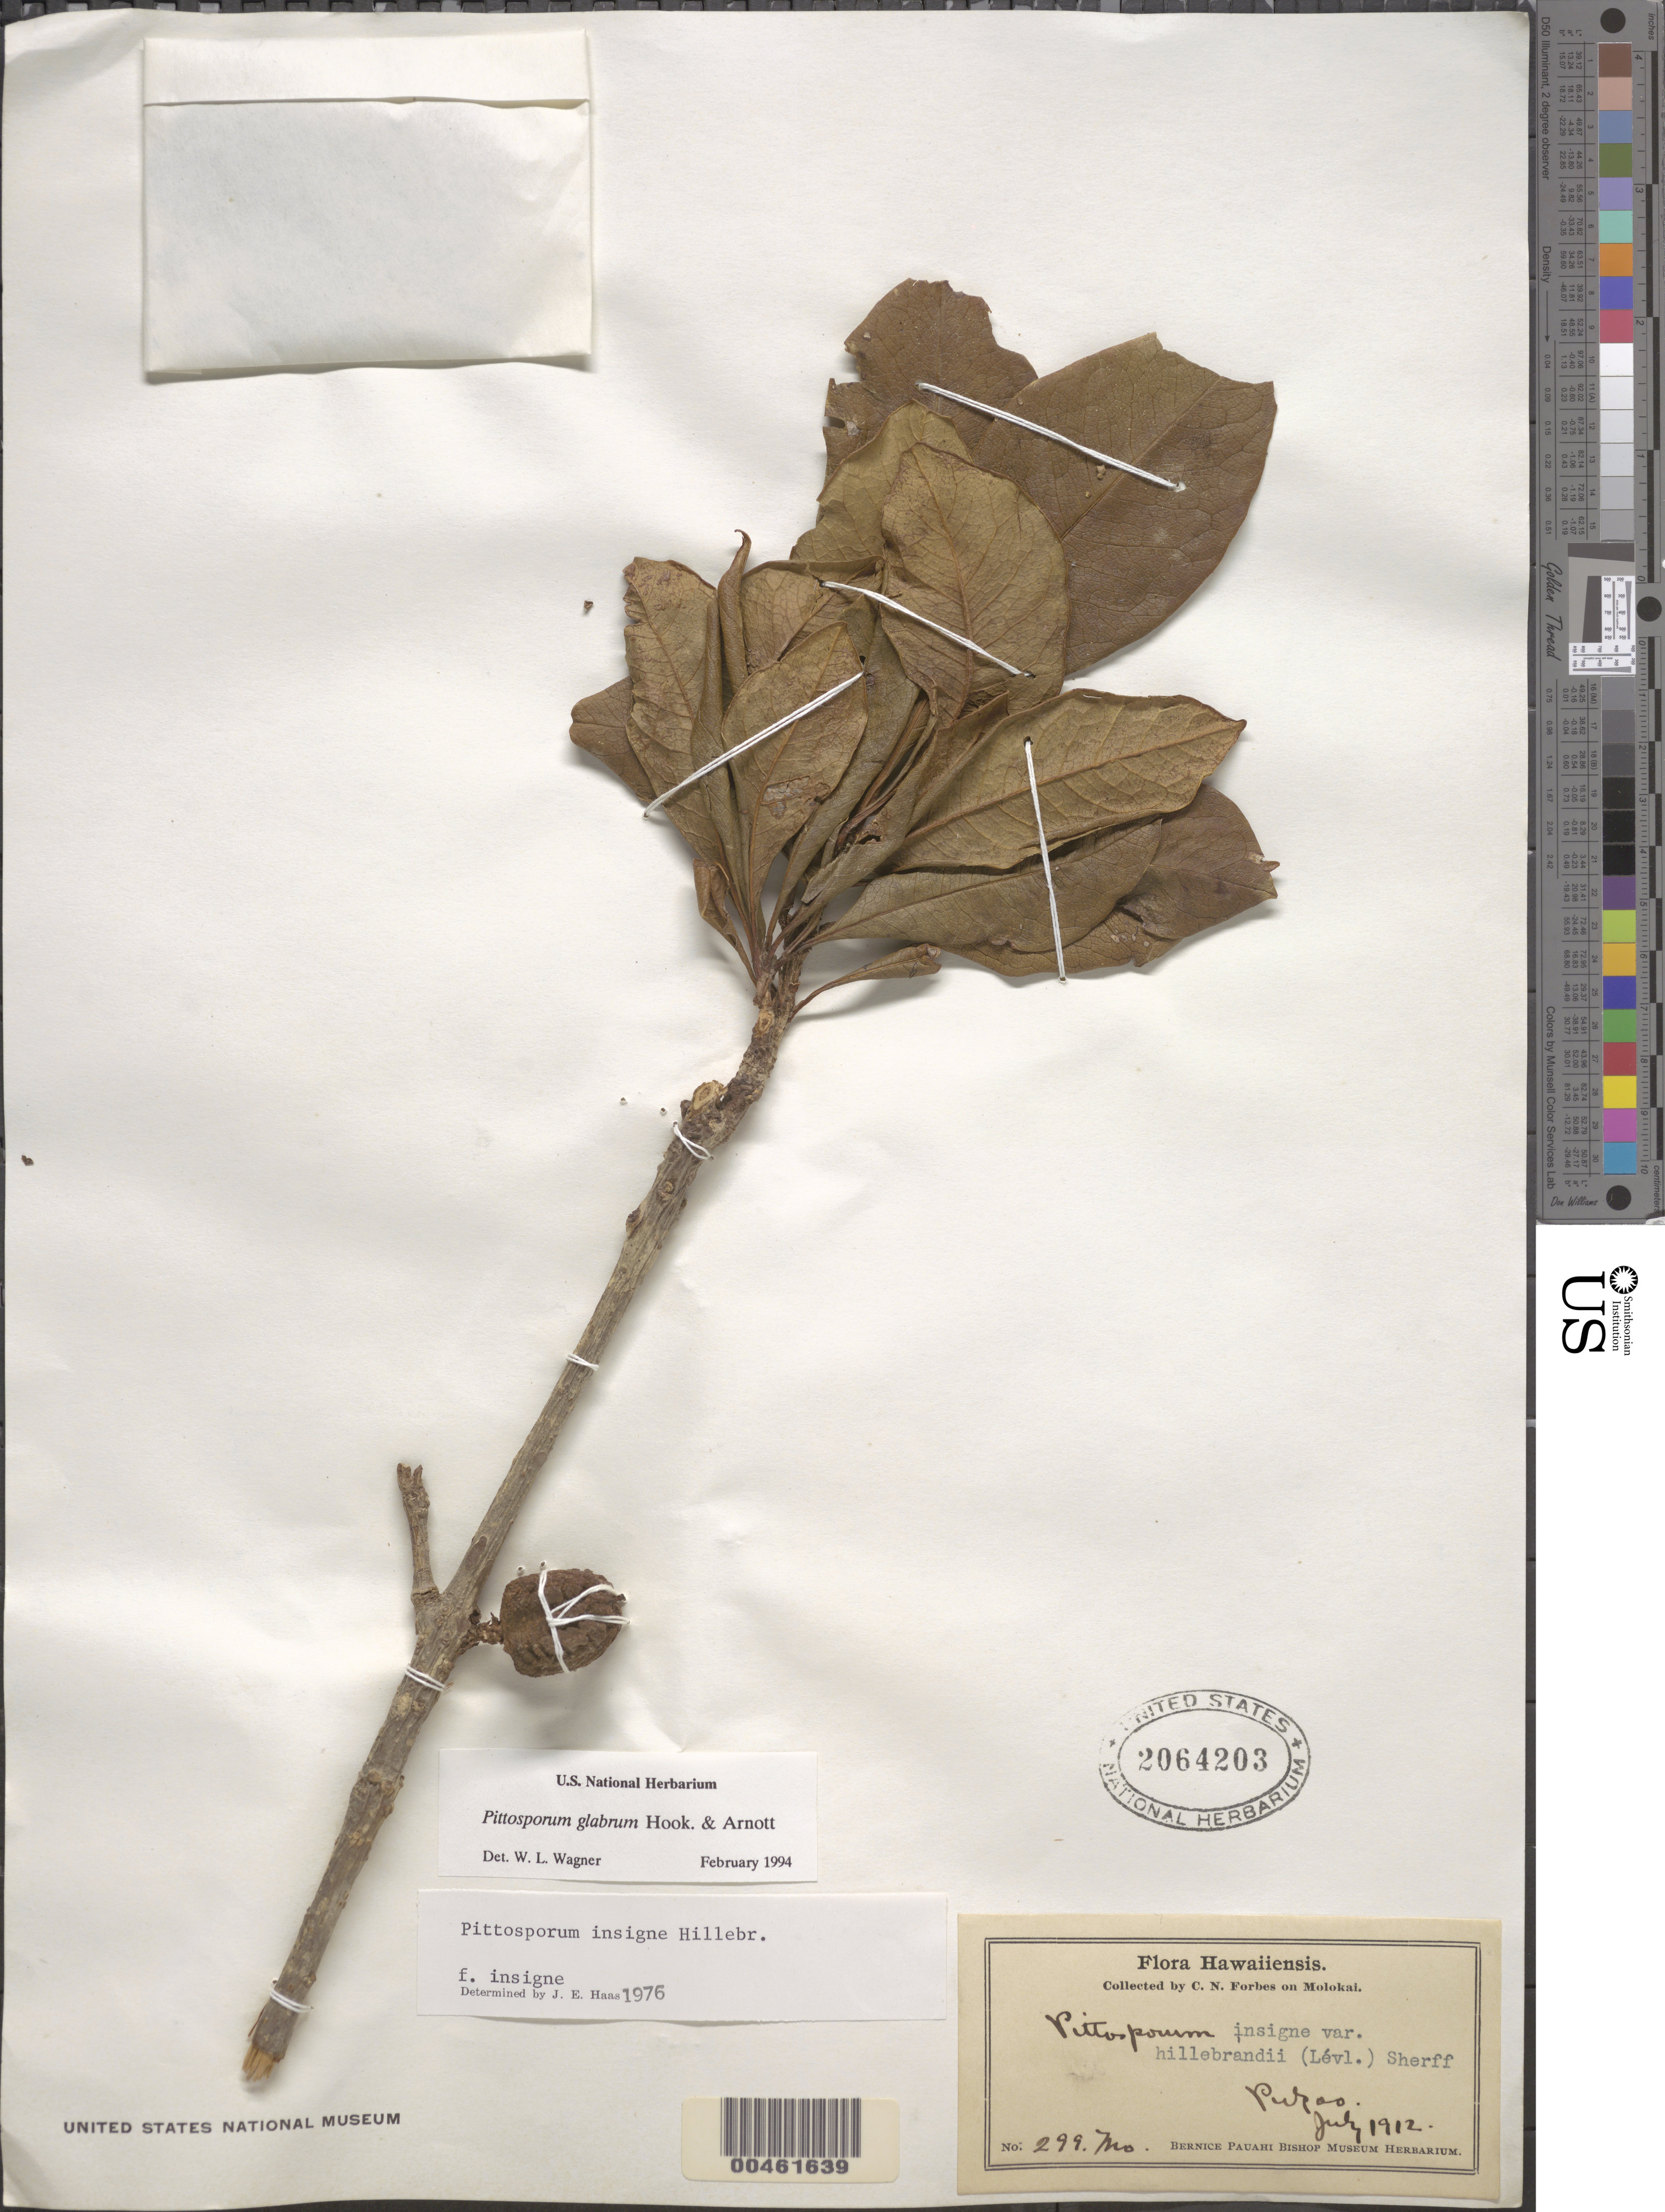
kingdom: Plantae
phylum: Tracheophyta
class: Magnoliopsida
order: Apiales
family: Pittosporaceae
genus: Pittosporum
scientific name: Pittosporum glabrum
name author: Hook. & Arn.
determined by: Wagner, W. L., (BOT), Smithsonian Institution - National Museum of Natural History (UNITED STATES)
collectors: C. N. Forbes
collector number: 299.Mo.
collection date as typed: Jul 1912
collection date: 1912-07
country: United States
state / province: Hawaii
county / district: Maui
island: Moloka'i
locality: Pukoo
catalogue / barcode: US 2064203